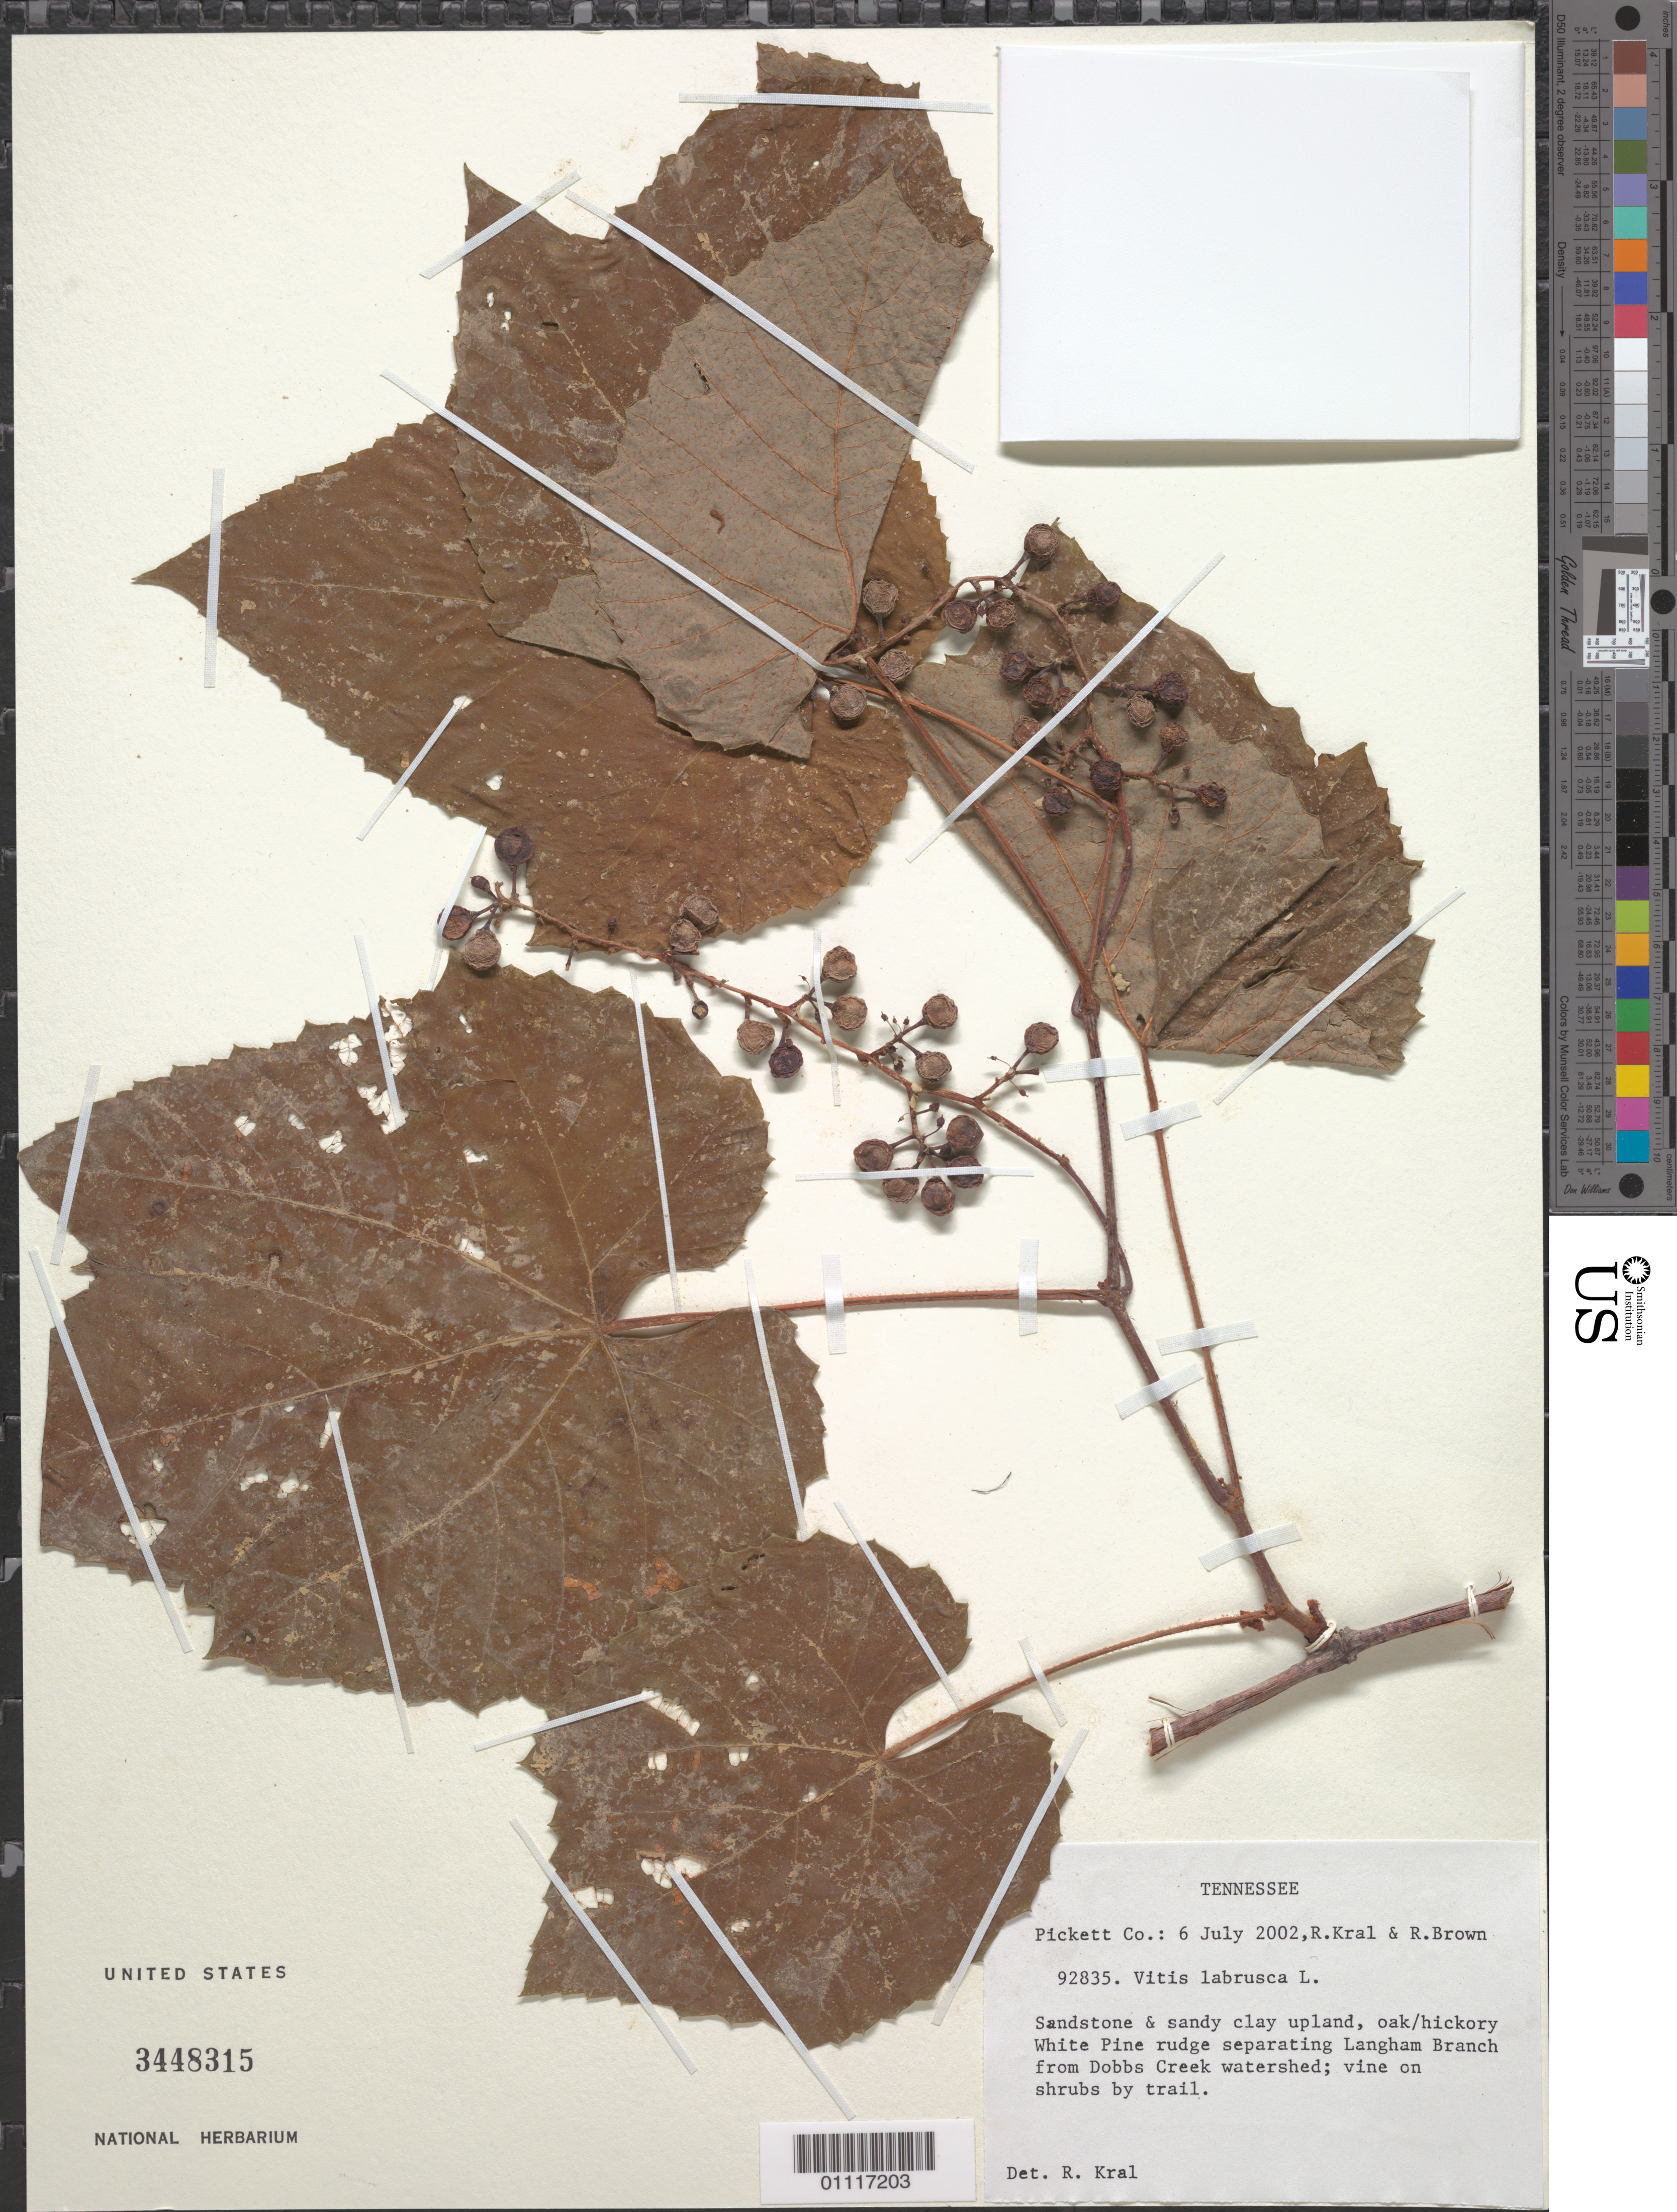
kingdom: Plantae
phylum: Tracheophyta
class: Magnoliopsida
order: Vitales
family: Vitaceae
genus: Vitis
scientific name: Vitis labrusca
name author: L.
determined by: Kral, Robert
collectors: R. Kral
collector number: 92835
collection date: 2002-07-06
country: United States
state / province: Tennessee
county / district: Pickett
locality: oak/hickory White Pine ridge sperating Langham Branch from Dobbs Creek watershed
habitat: Sandstone & sandy clay upland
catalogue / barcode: US 3448315